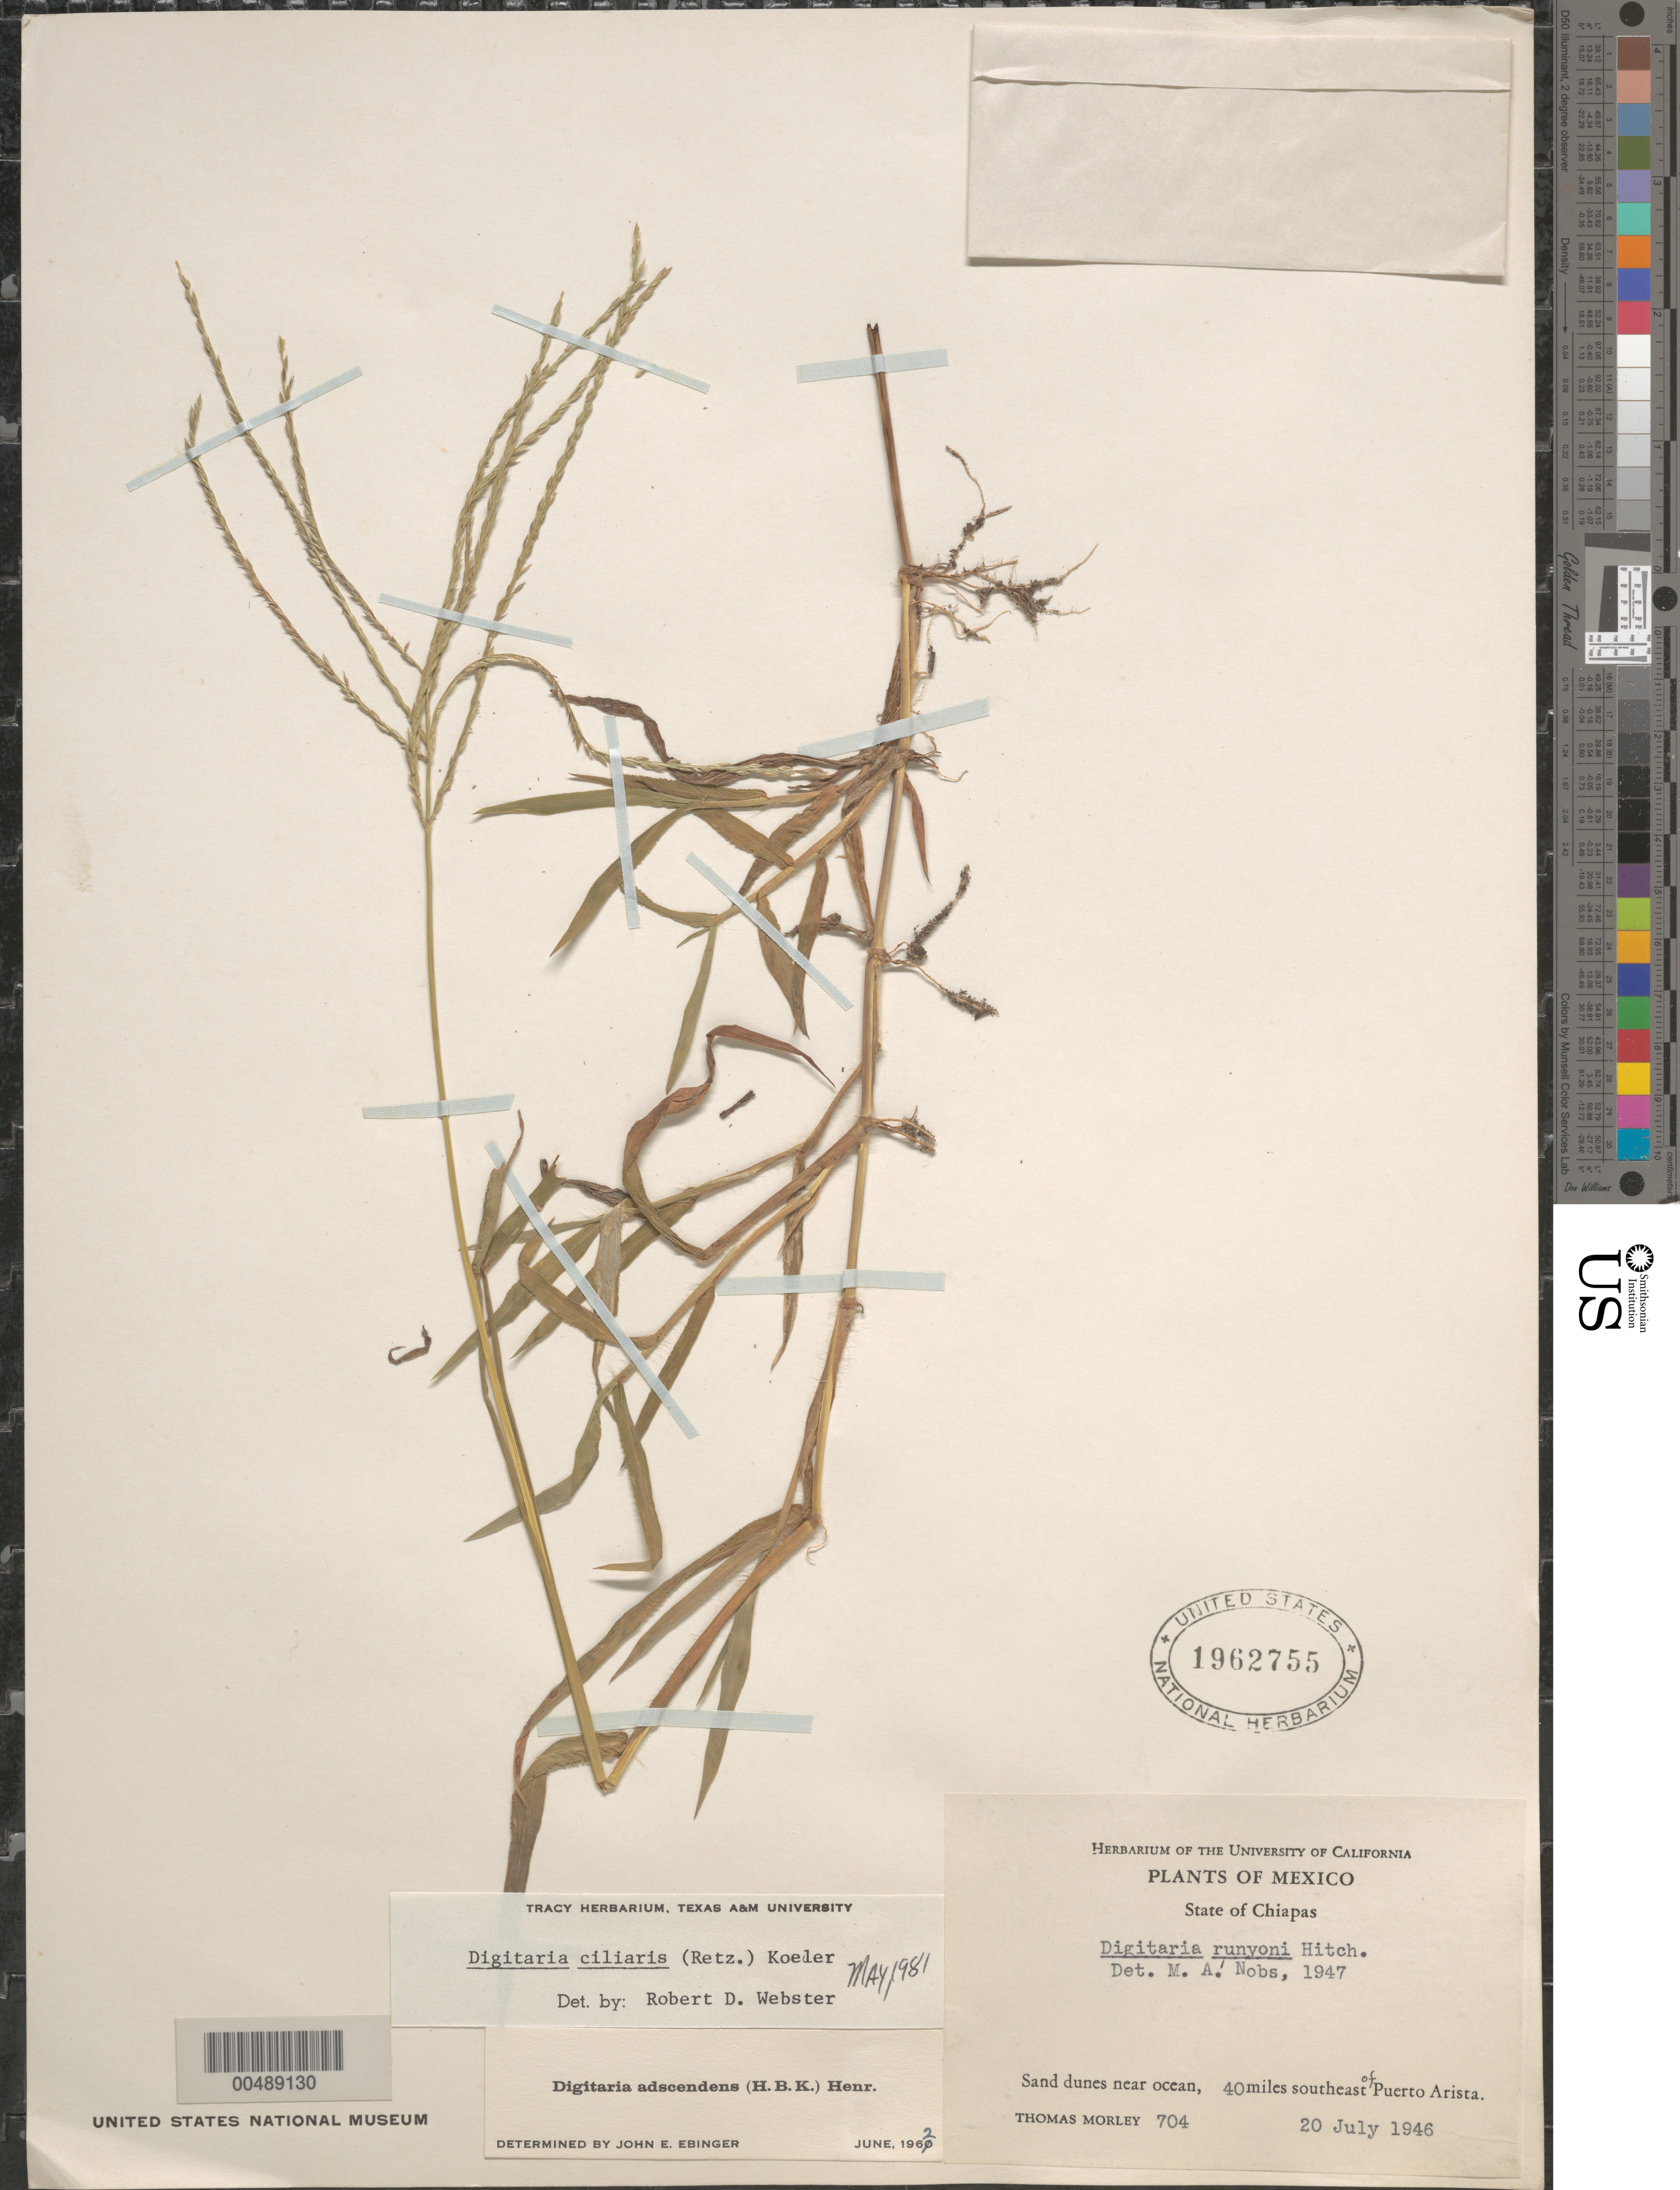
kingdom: Plantae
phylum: Tracheophyta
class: Liliopsida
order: Poales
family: Poaceae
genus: Digitaria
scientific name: Digitaria ciliaris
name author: (Retz.) Koeler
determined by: Webster, Robert D.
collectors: T. Morley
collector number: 704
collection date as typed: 20 Jul 1946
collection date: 1946-07-20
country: Mexico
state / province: Chiapas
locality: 40 mi SE of Puerto Arista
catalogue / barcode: US 1962755